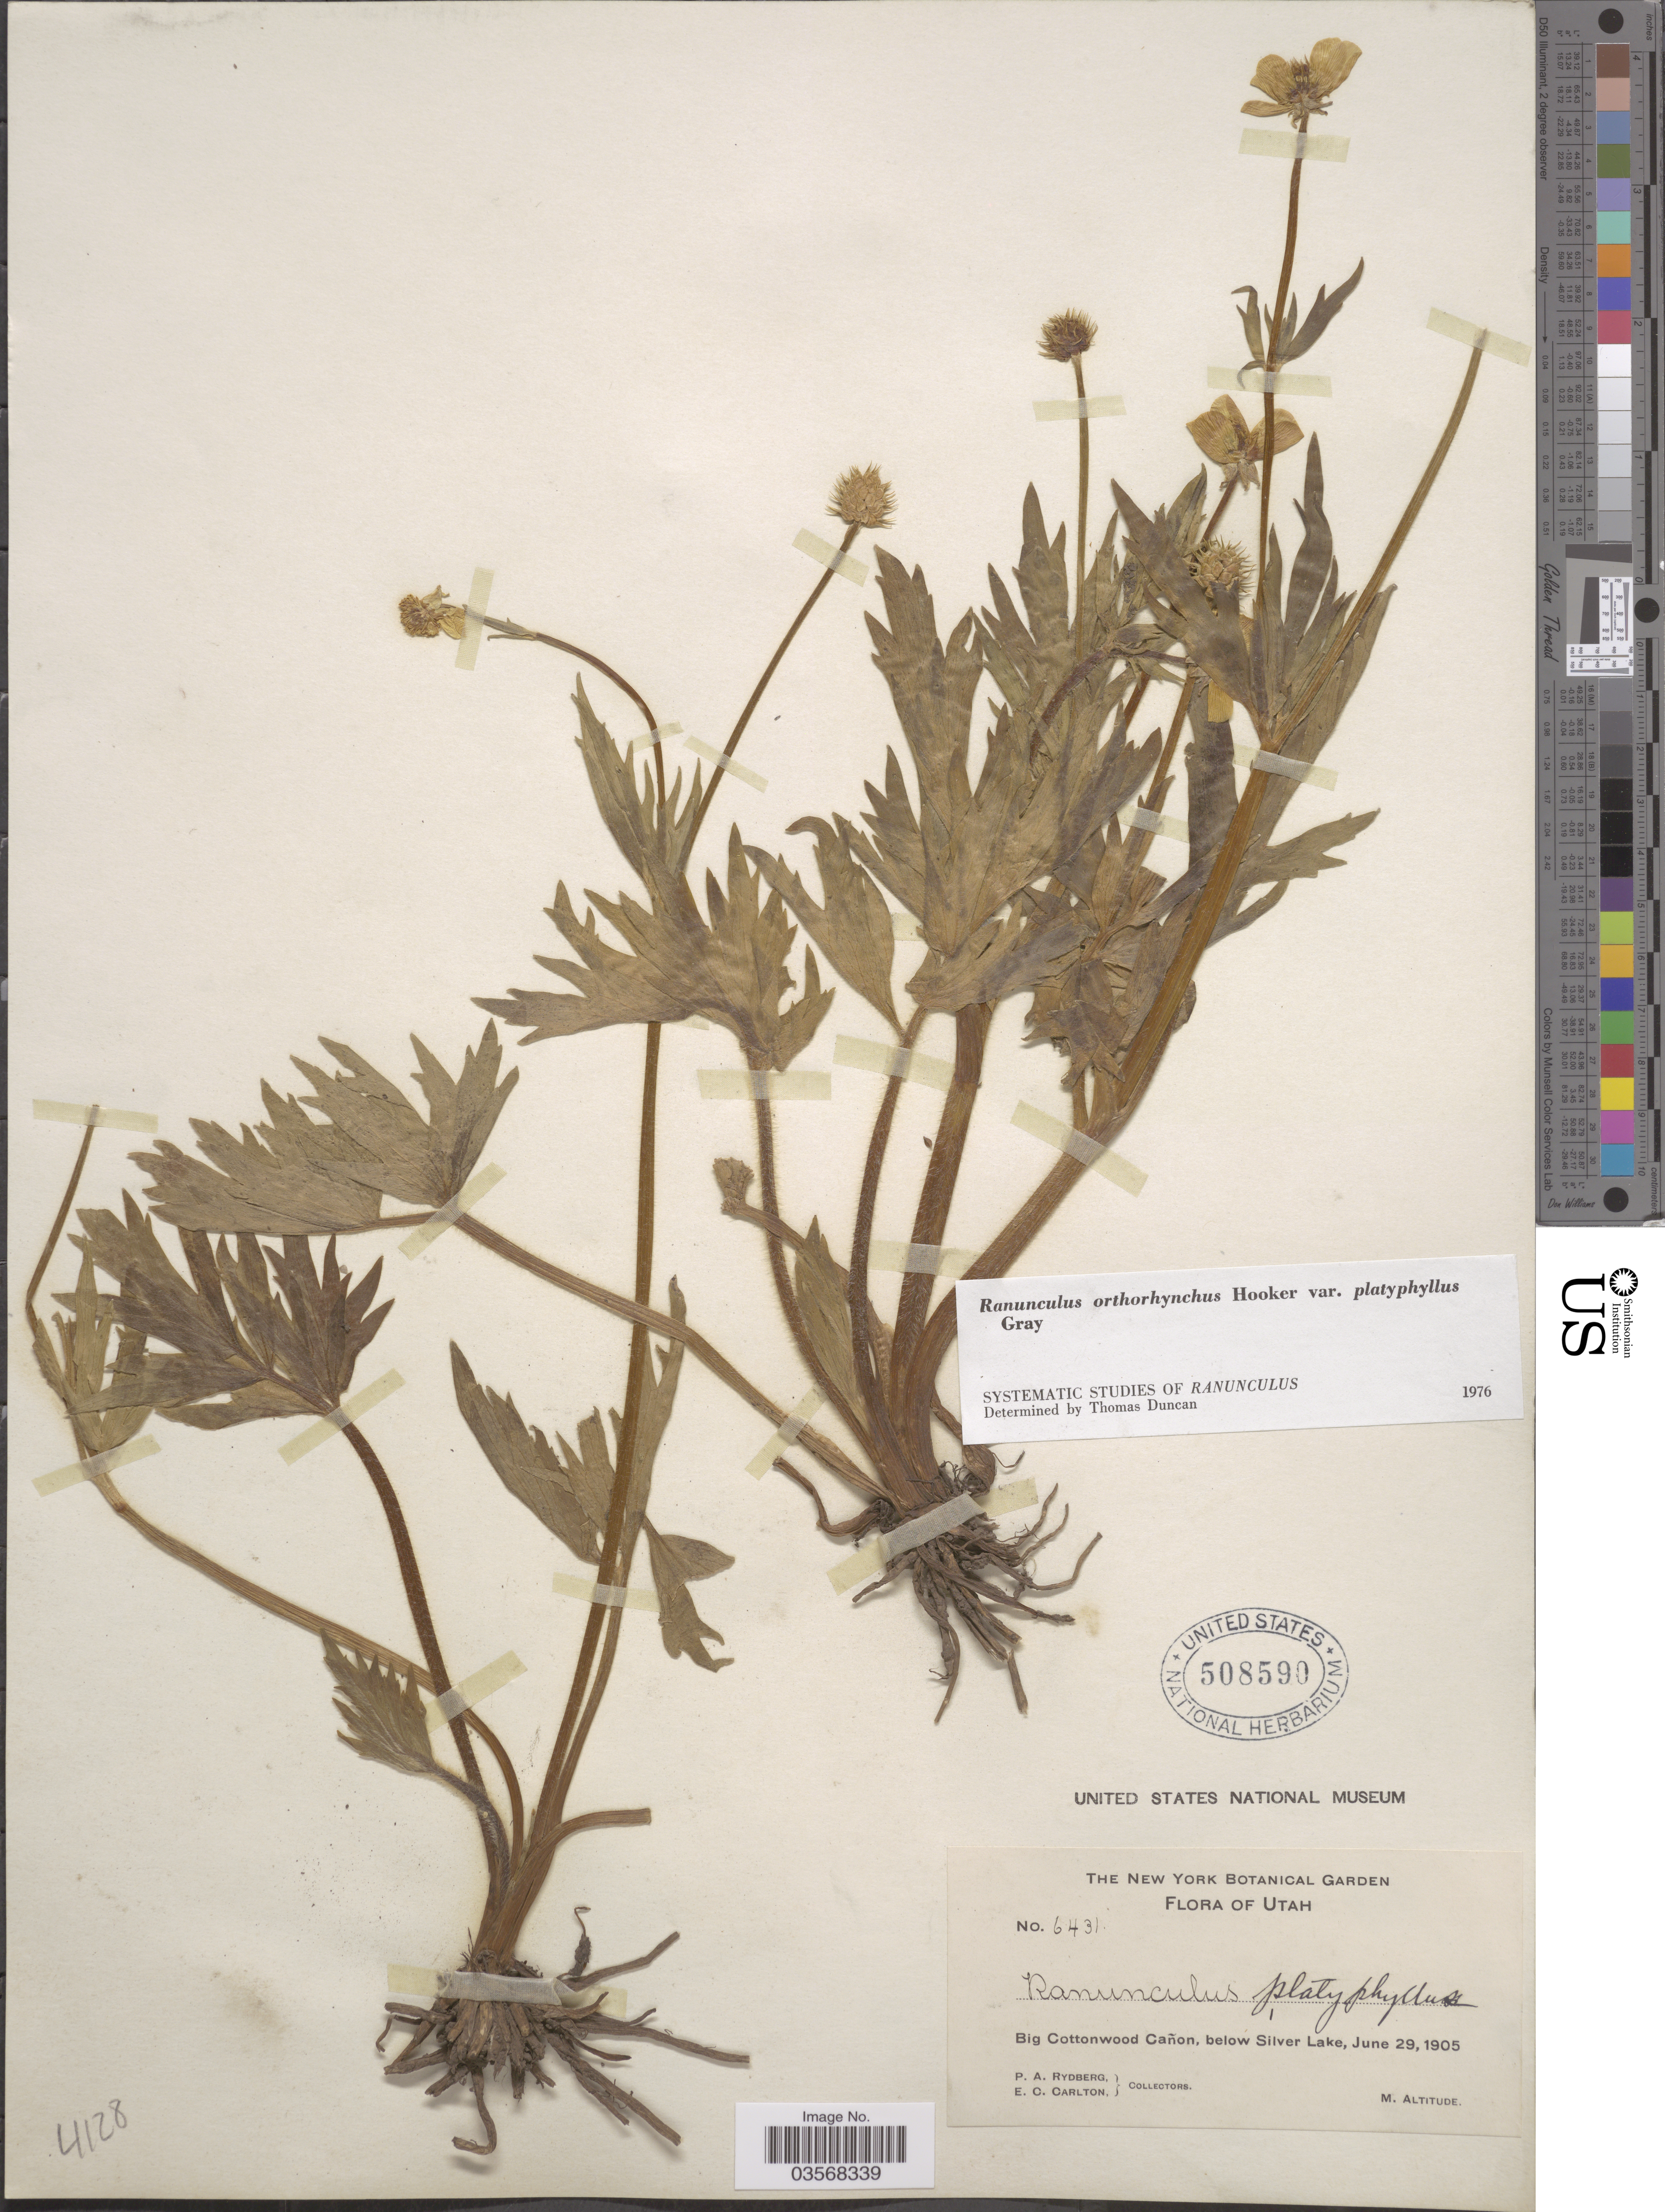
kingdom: Plantae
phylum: Tracheophyta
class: Magnoliopsida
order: Ranunculales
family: Ranunculaceae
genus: Ranunculus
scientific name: Ranunculus orthorhynchus var. platyphyllus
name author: A. Gray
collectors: P. A. Rydberg & E. Carlton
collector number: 6431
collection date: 1905-06-29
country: United States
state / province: Utah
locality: Big Cottonwood Cañon, below Silver Lake.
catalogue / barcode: US 508590